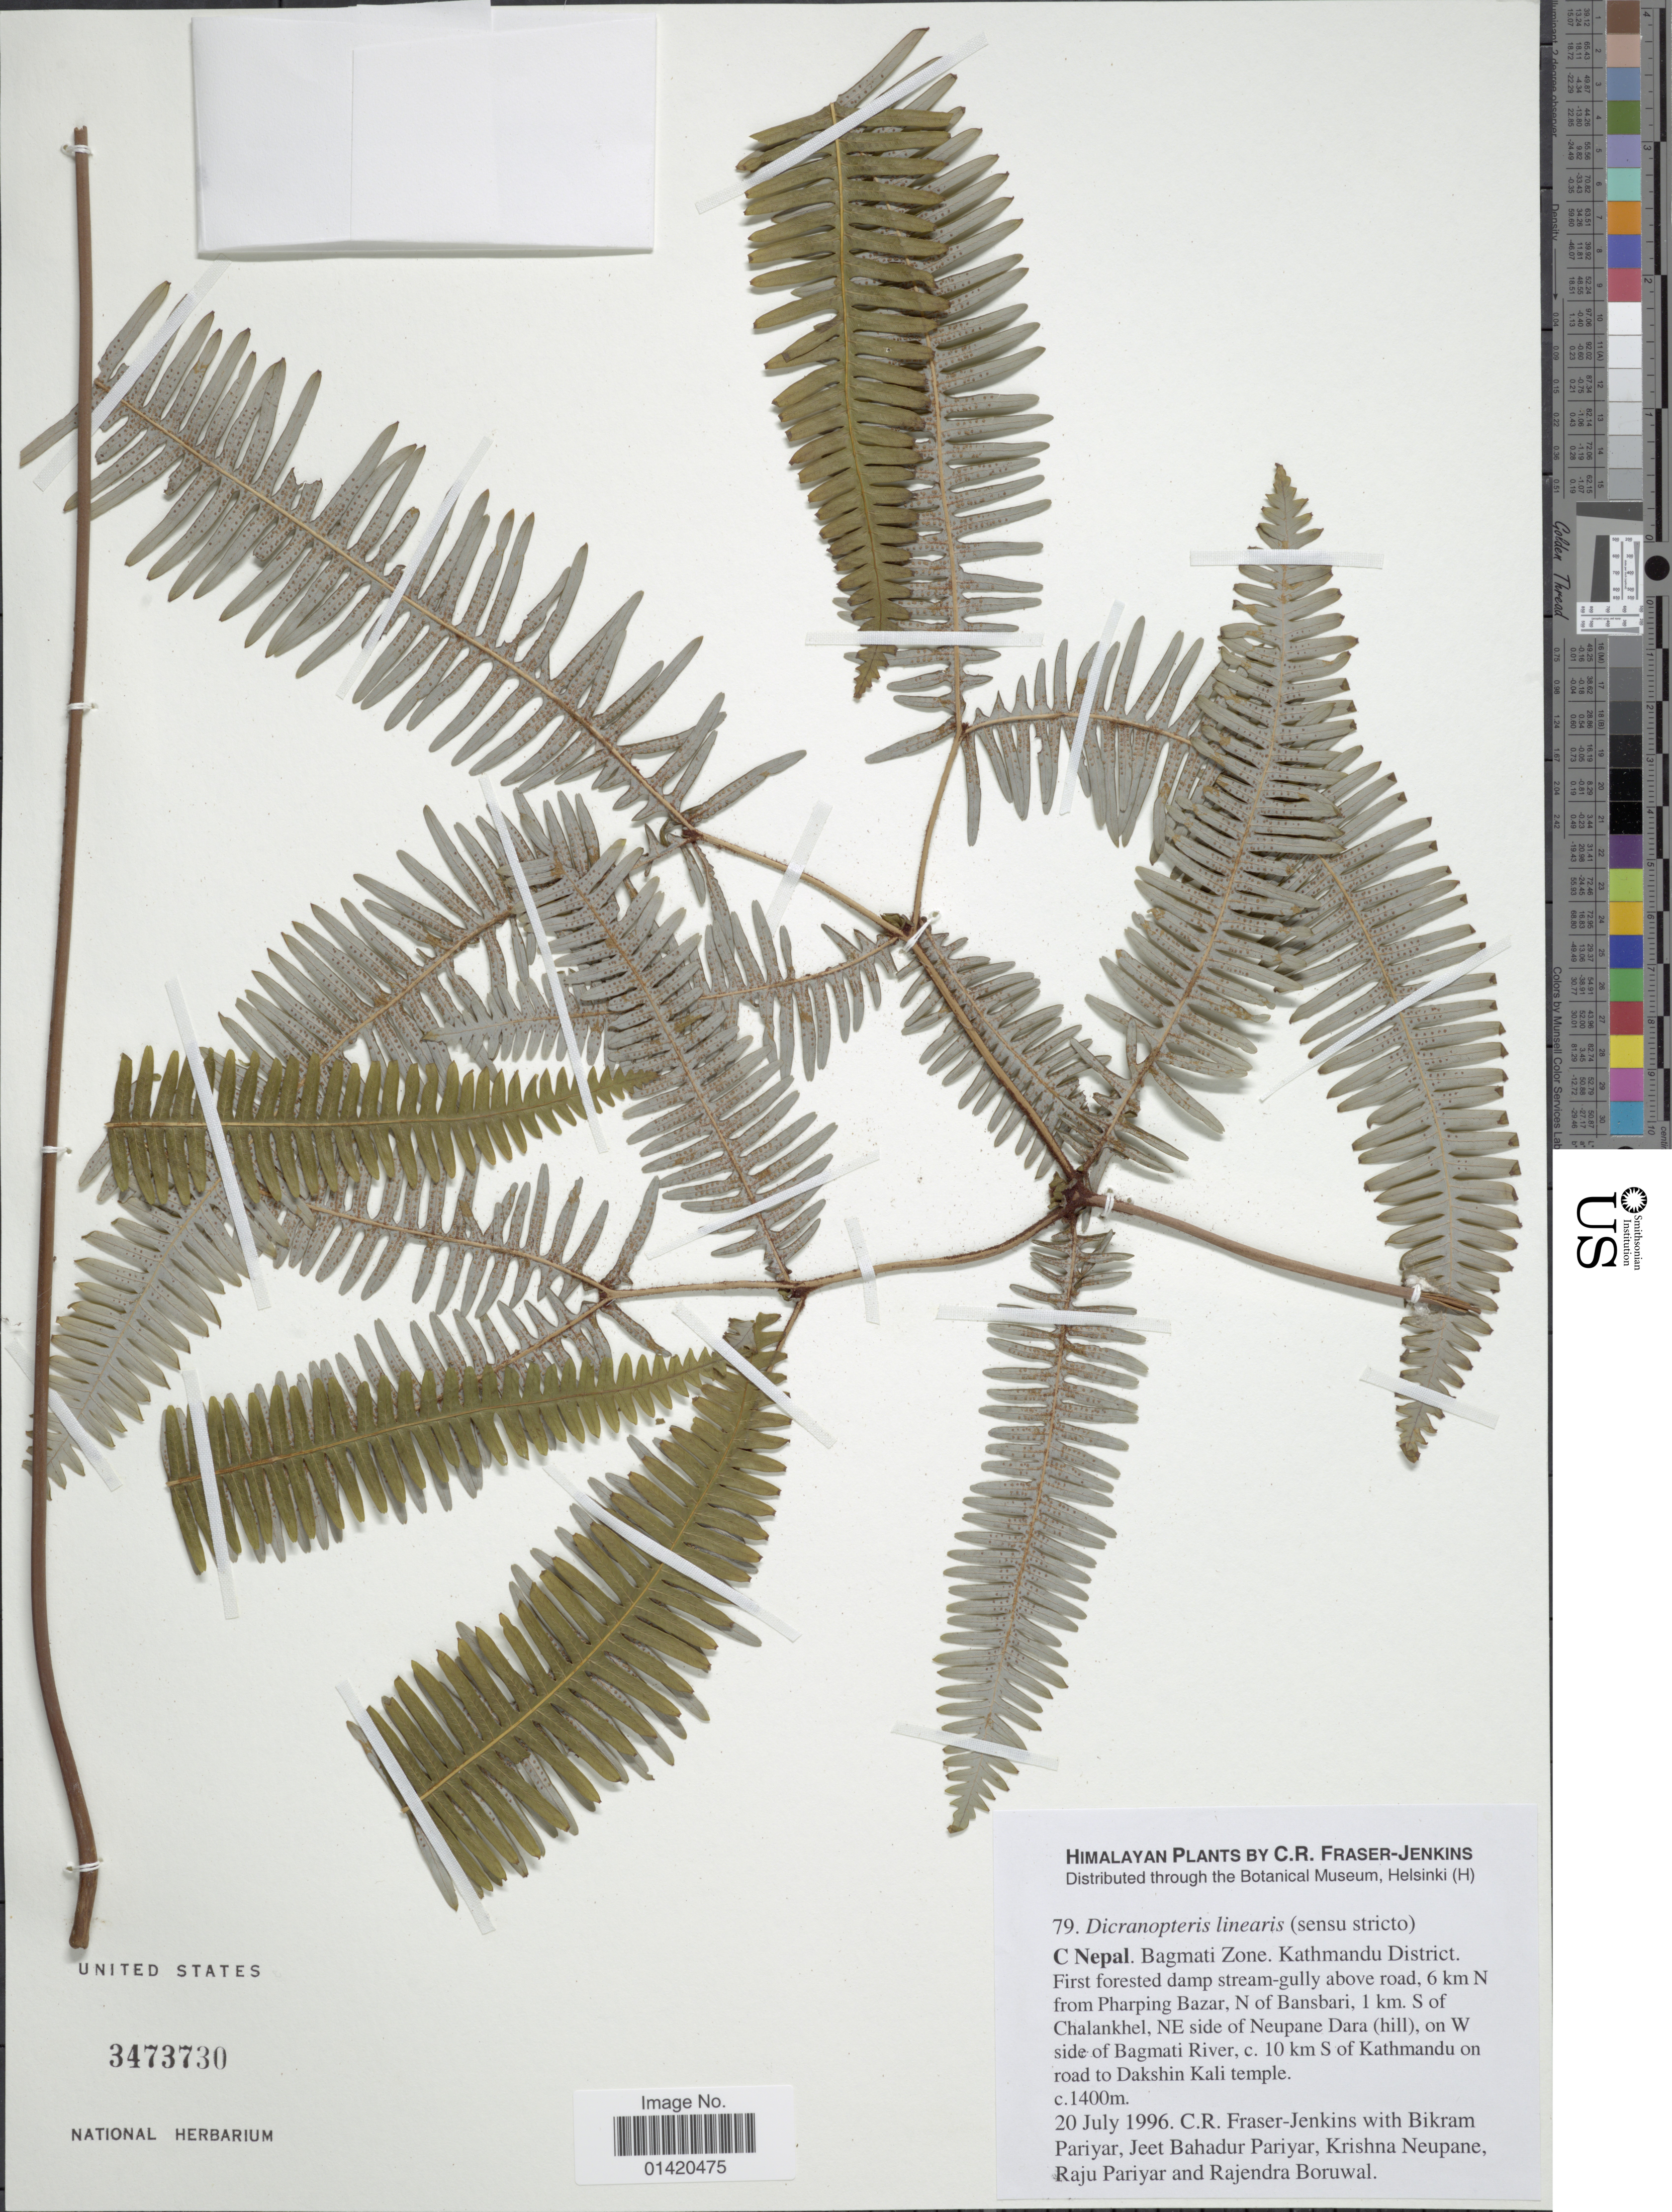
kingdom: Plantae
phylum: Tracheophyta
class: Polypodiopsida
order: Gleicheniales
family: Gleicheniaceae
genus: Dicranopteris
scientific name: Dicranopteris linearis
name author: (Burm. f.) Underw.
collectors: C. R. Fraser-Jenkins, B. Pariyar, J. Pariyar, K. Neupane & et al.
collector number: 79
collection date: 1996-07-20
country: Nepal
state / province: Bagmati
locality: C Nepal. Bagmati Zone. Kathmandu District. First forested damp stream-gully above road, 6 km N from Pharping Bazar, N of Bansbari, 1 km S of Chalankhel, NE side of Neupane Dara (hill), on W side of Bagmati River, c. 10 km S of Kathmandu on road to Dakshin Kali temple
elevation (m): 1400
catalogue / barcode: US 3473730